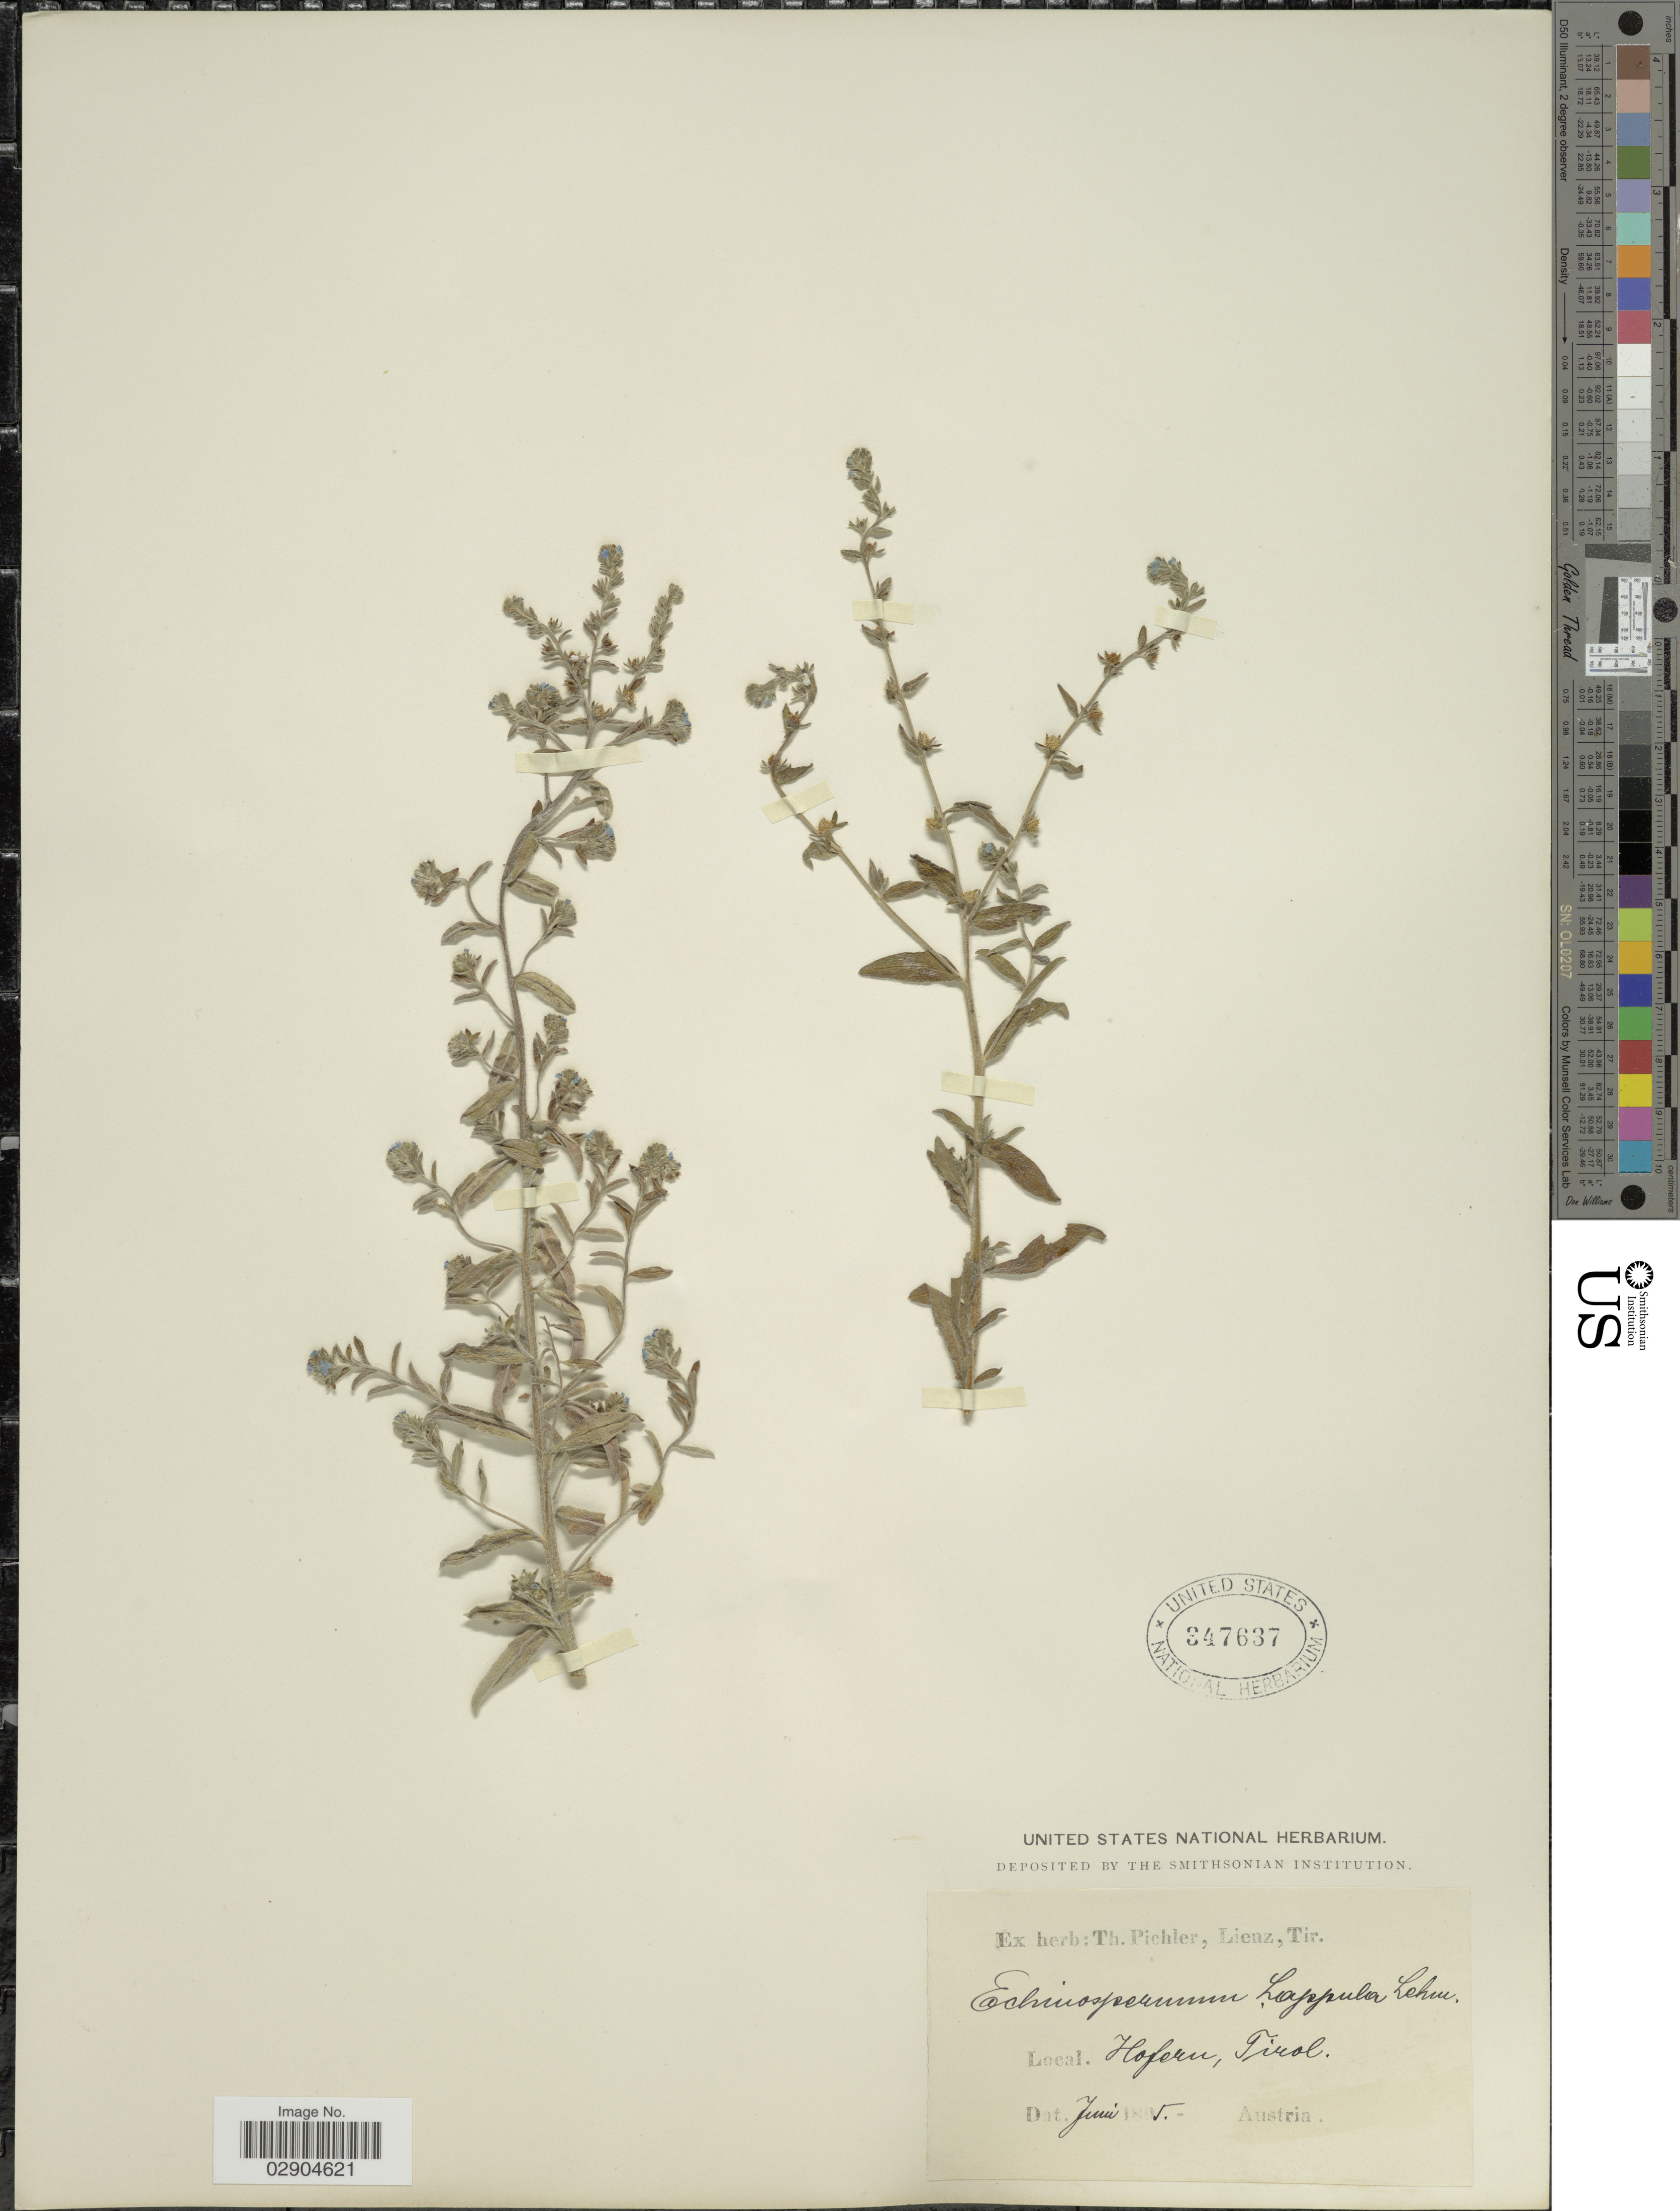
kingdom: Plantae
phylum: Tracheophyta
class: Magnoliopsida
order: Boraginales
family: Boraginaceae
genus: Lappula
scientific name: Lappula lappula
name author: H. Karst.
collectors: ex herb. T. Pichler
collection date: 1805-06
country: Italy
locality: Hofern, Tirol.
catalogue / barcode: US 347637